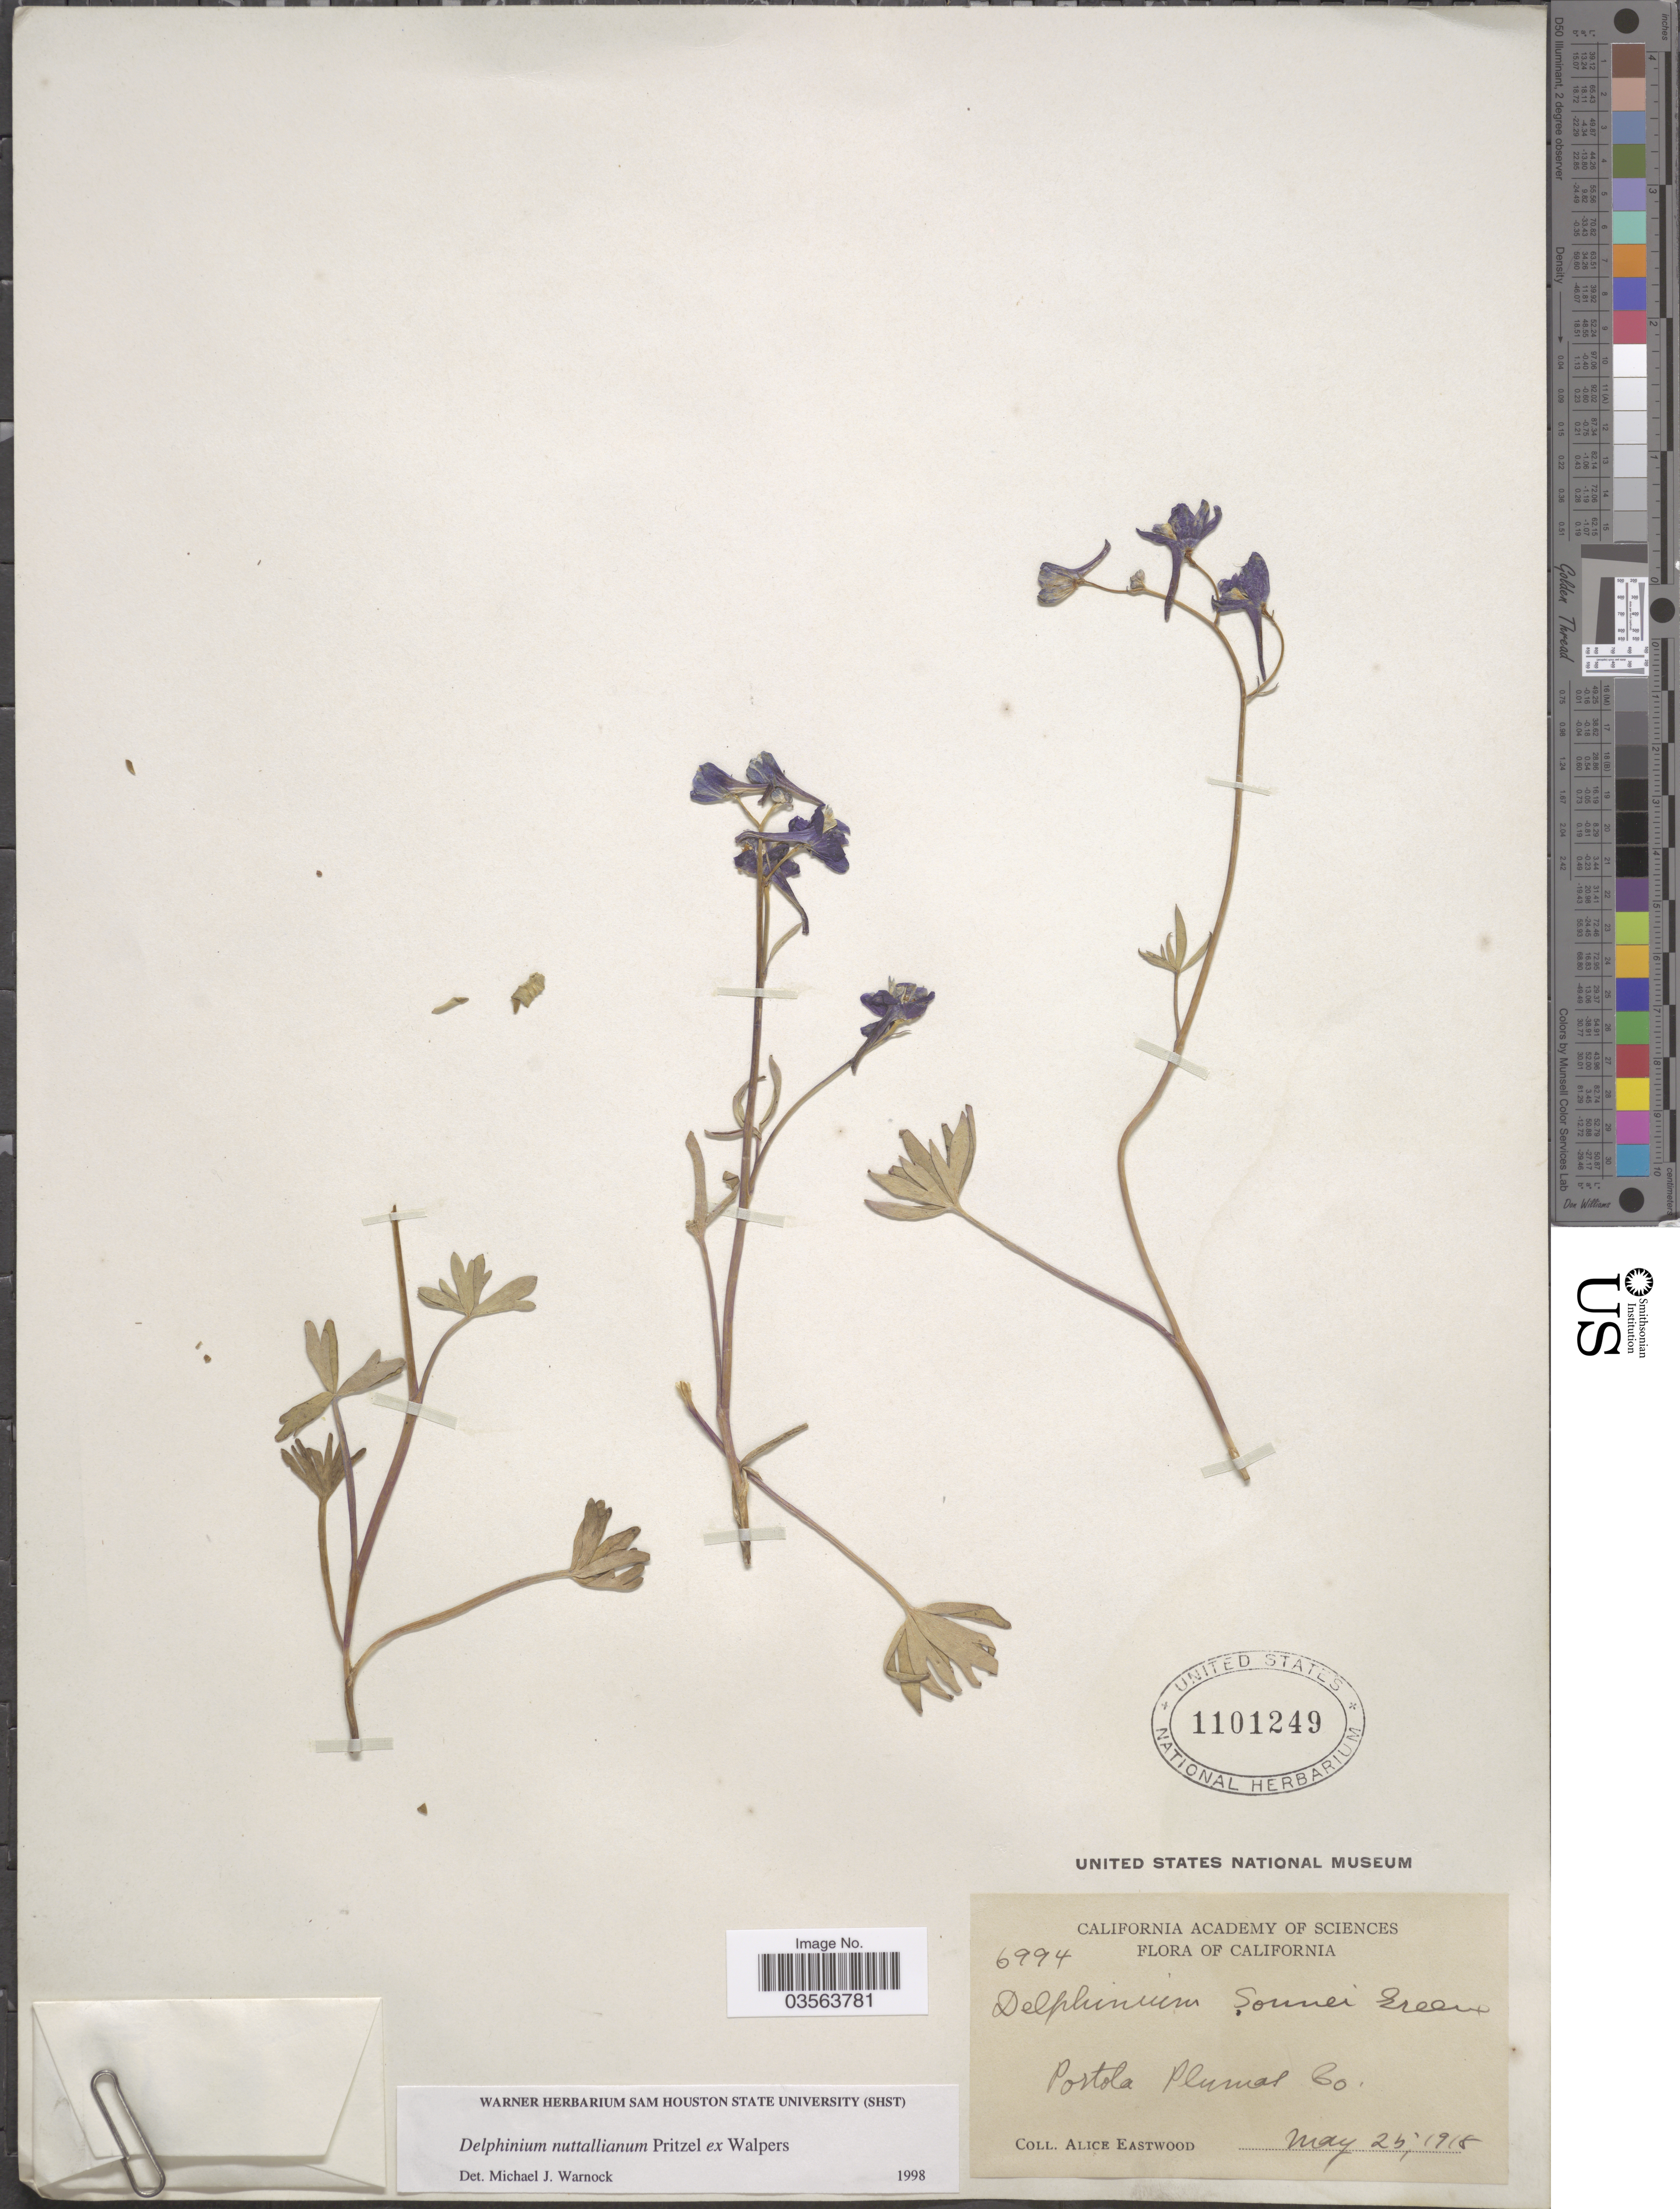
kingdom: Plantae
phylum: Tracheophyta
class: Magnoliopsida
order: Ranunculales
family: Ranunculaceae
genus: Delphinium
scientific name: Delphinium nuttallianum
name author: E. Pritz. ex Walpers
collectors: A. Eastwood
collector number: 6994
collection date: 1918-05-25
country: United States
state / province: California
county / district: Plumas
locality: Portola Plumas Co.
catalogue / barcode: US 1101249